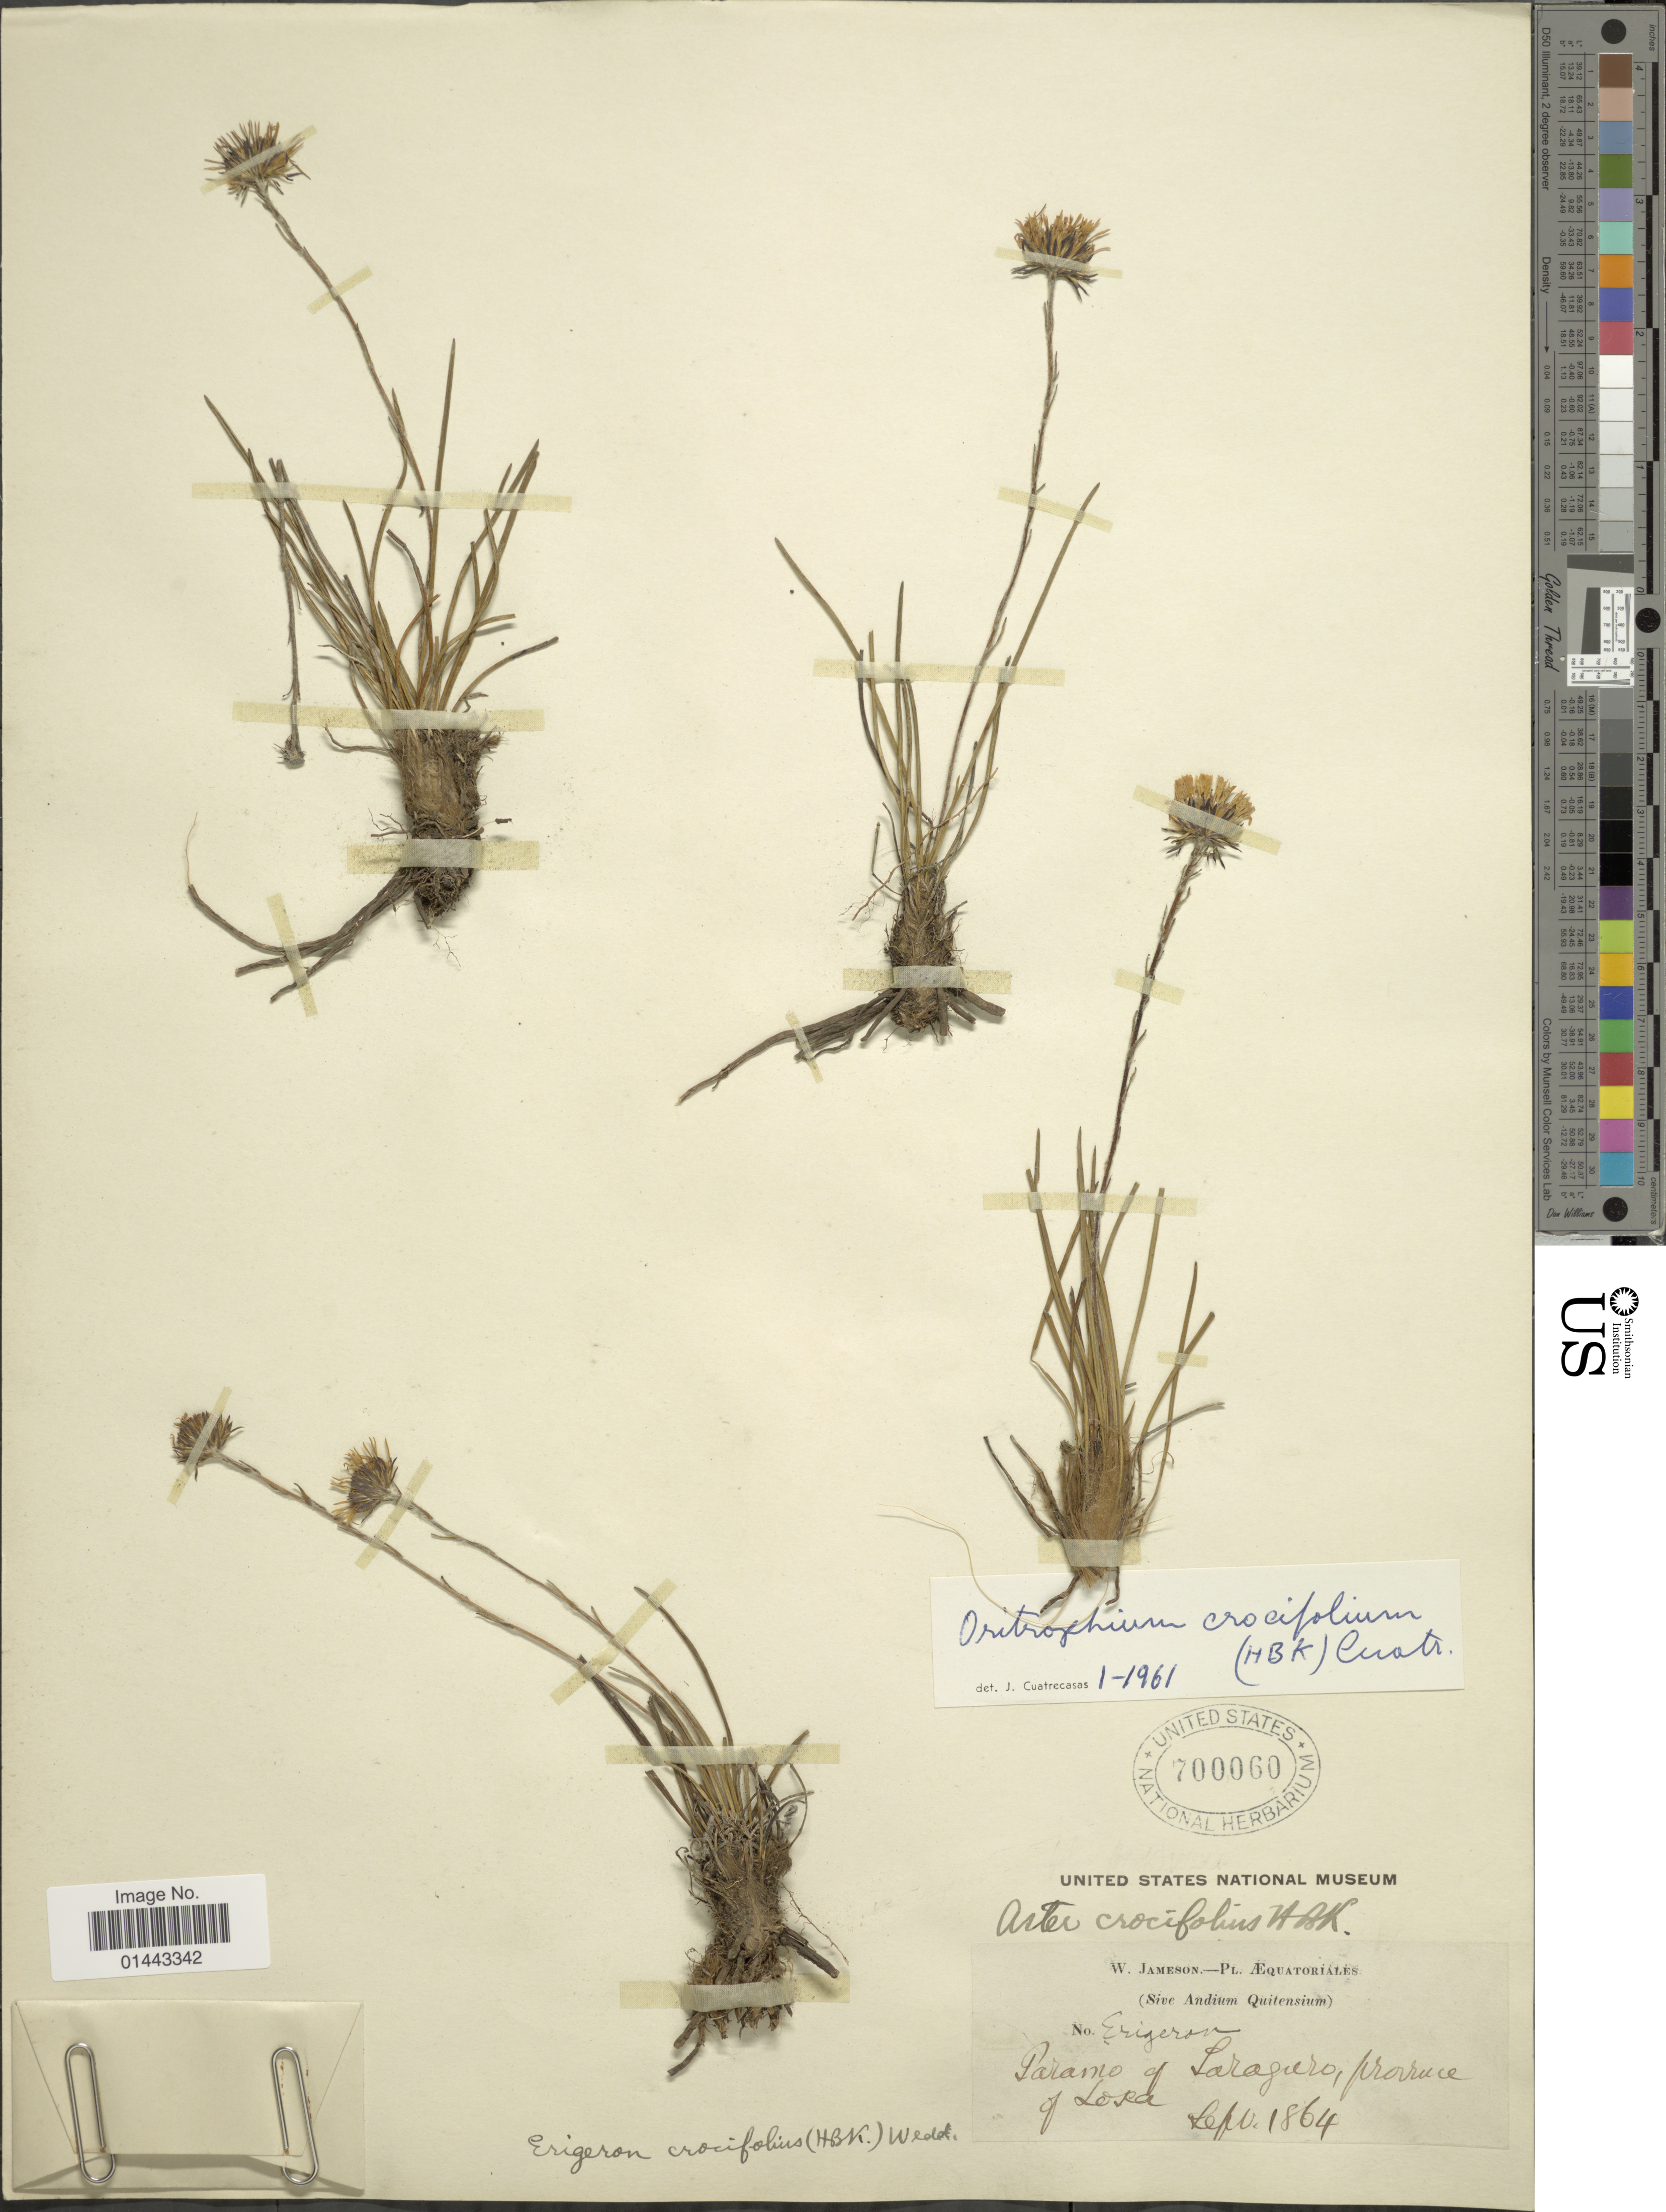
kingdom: Plantae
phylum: Tracheophyta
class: Magnoliopsida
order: Asterales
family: Asteraceae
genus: Oritrophium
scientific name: Oritrophium crocifolium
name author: (Kunth) Cuatrec.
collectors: W. Jameson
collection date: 1864-09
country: Ecuador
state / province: Loja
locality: Pl. Aequatoriales (Sive Andium Quitensium) Paramo of Saraguro.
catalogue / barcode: US 700060